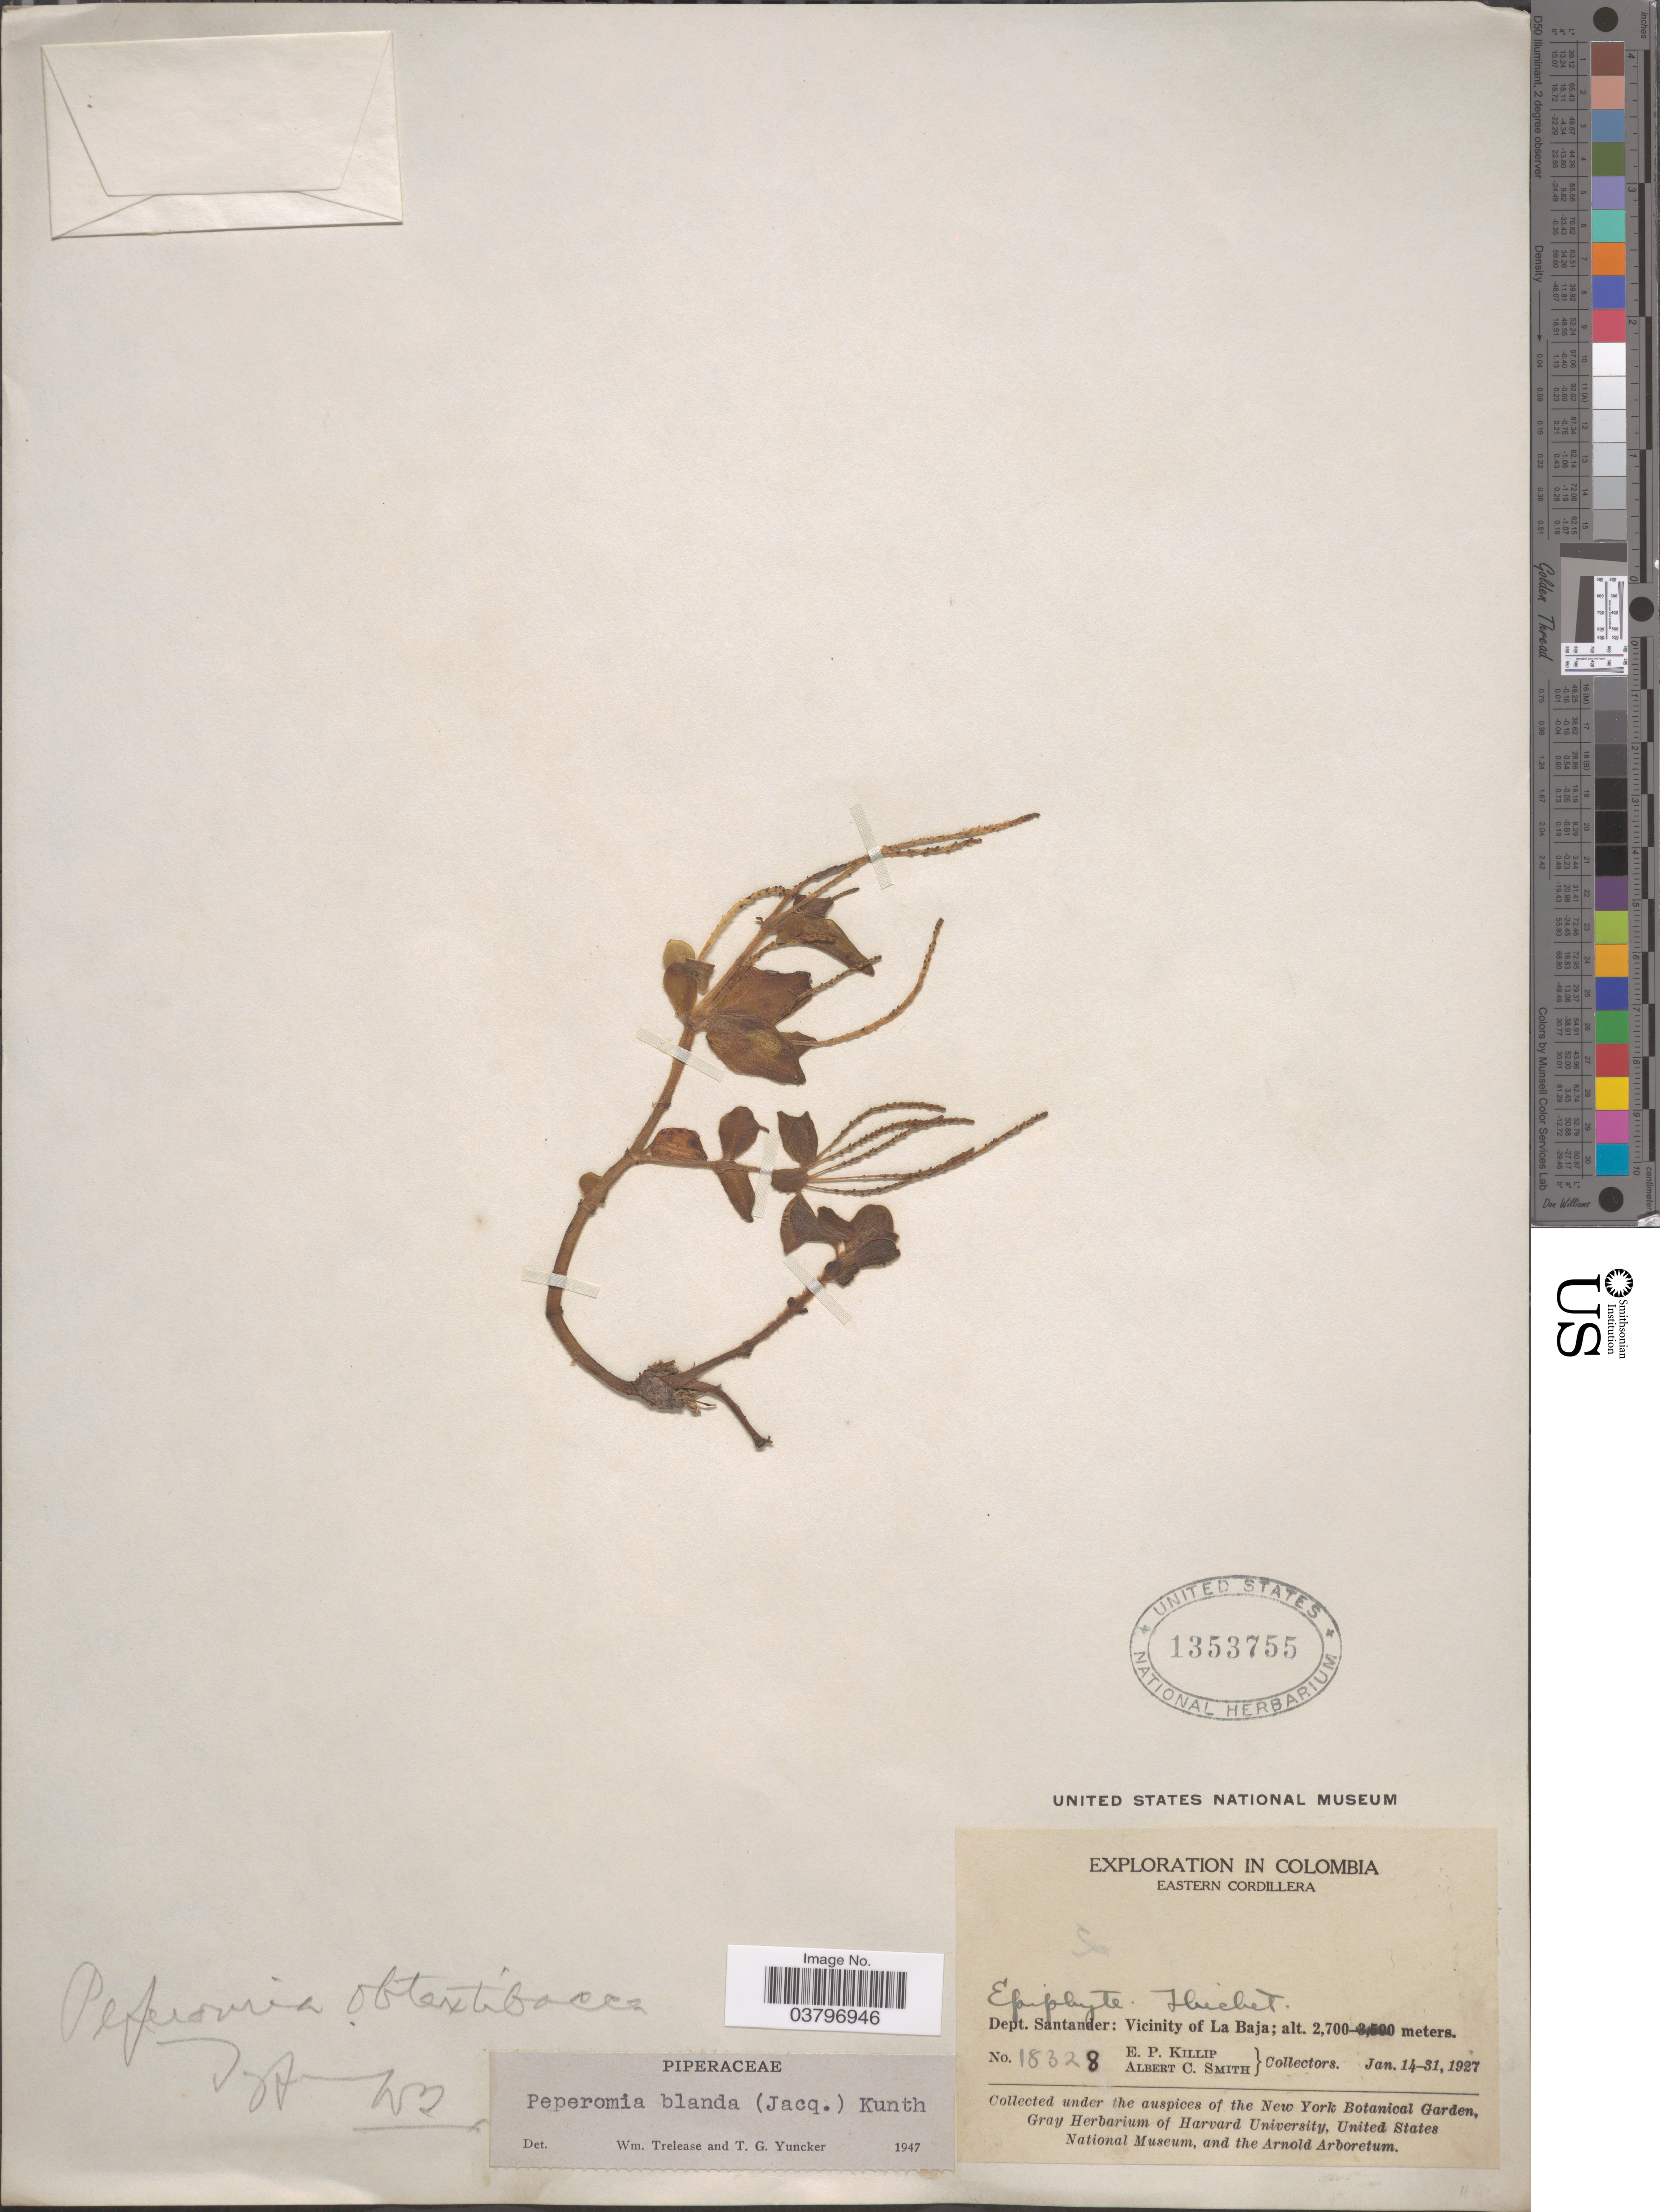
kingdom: Plantae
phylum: Tracheophyta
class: Magnoliopsida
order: Piperales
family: Piperaceae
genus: Peperomia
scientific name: Peperomia blanda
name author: (Jacq.) Kunth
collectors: E. P. Killip & A. C. Smith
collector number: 18328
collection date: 1927-01-14/1927-01-31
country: Colombia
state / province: Santander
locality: Eastern Cordillera. Dept. Santander: Vicinity of La Baja.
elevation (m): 2700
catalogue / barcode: US 1353755